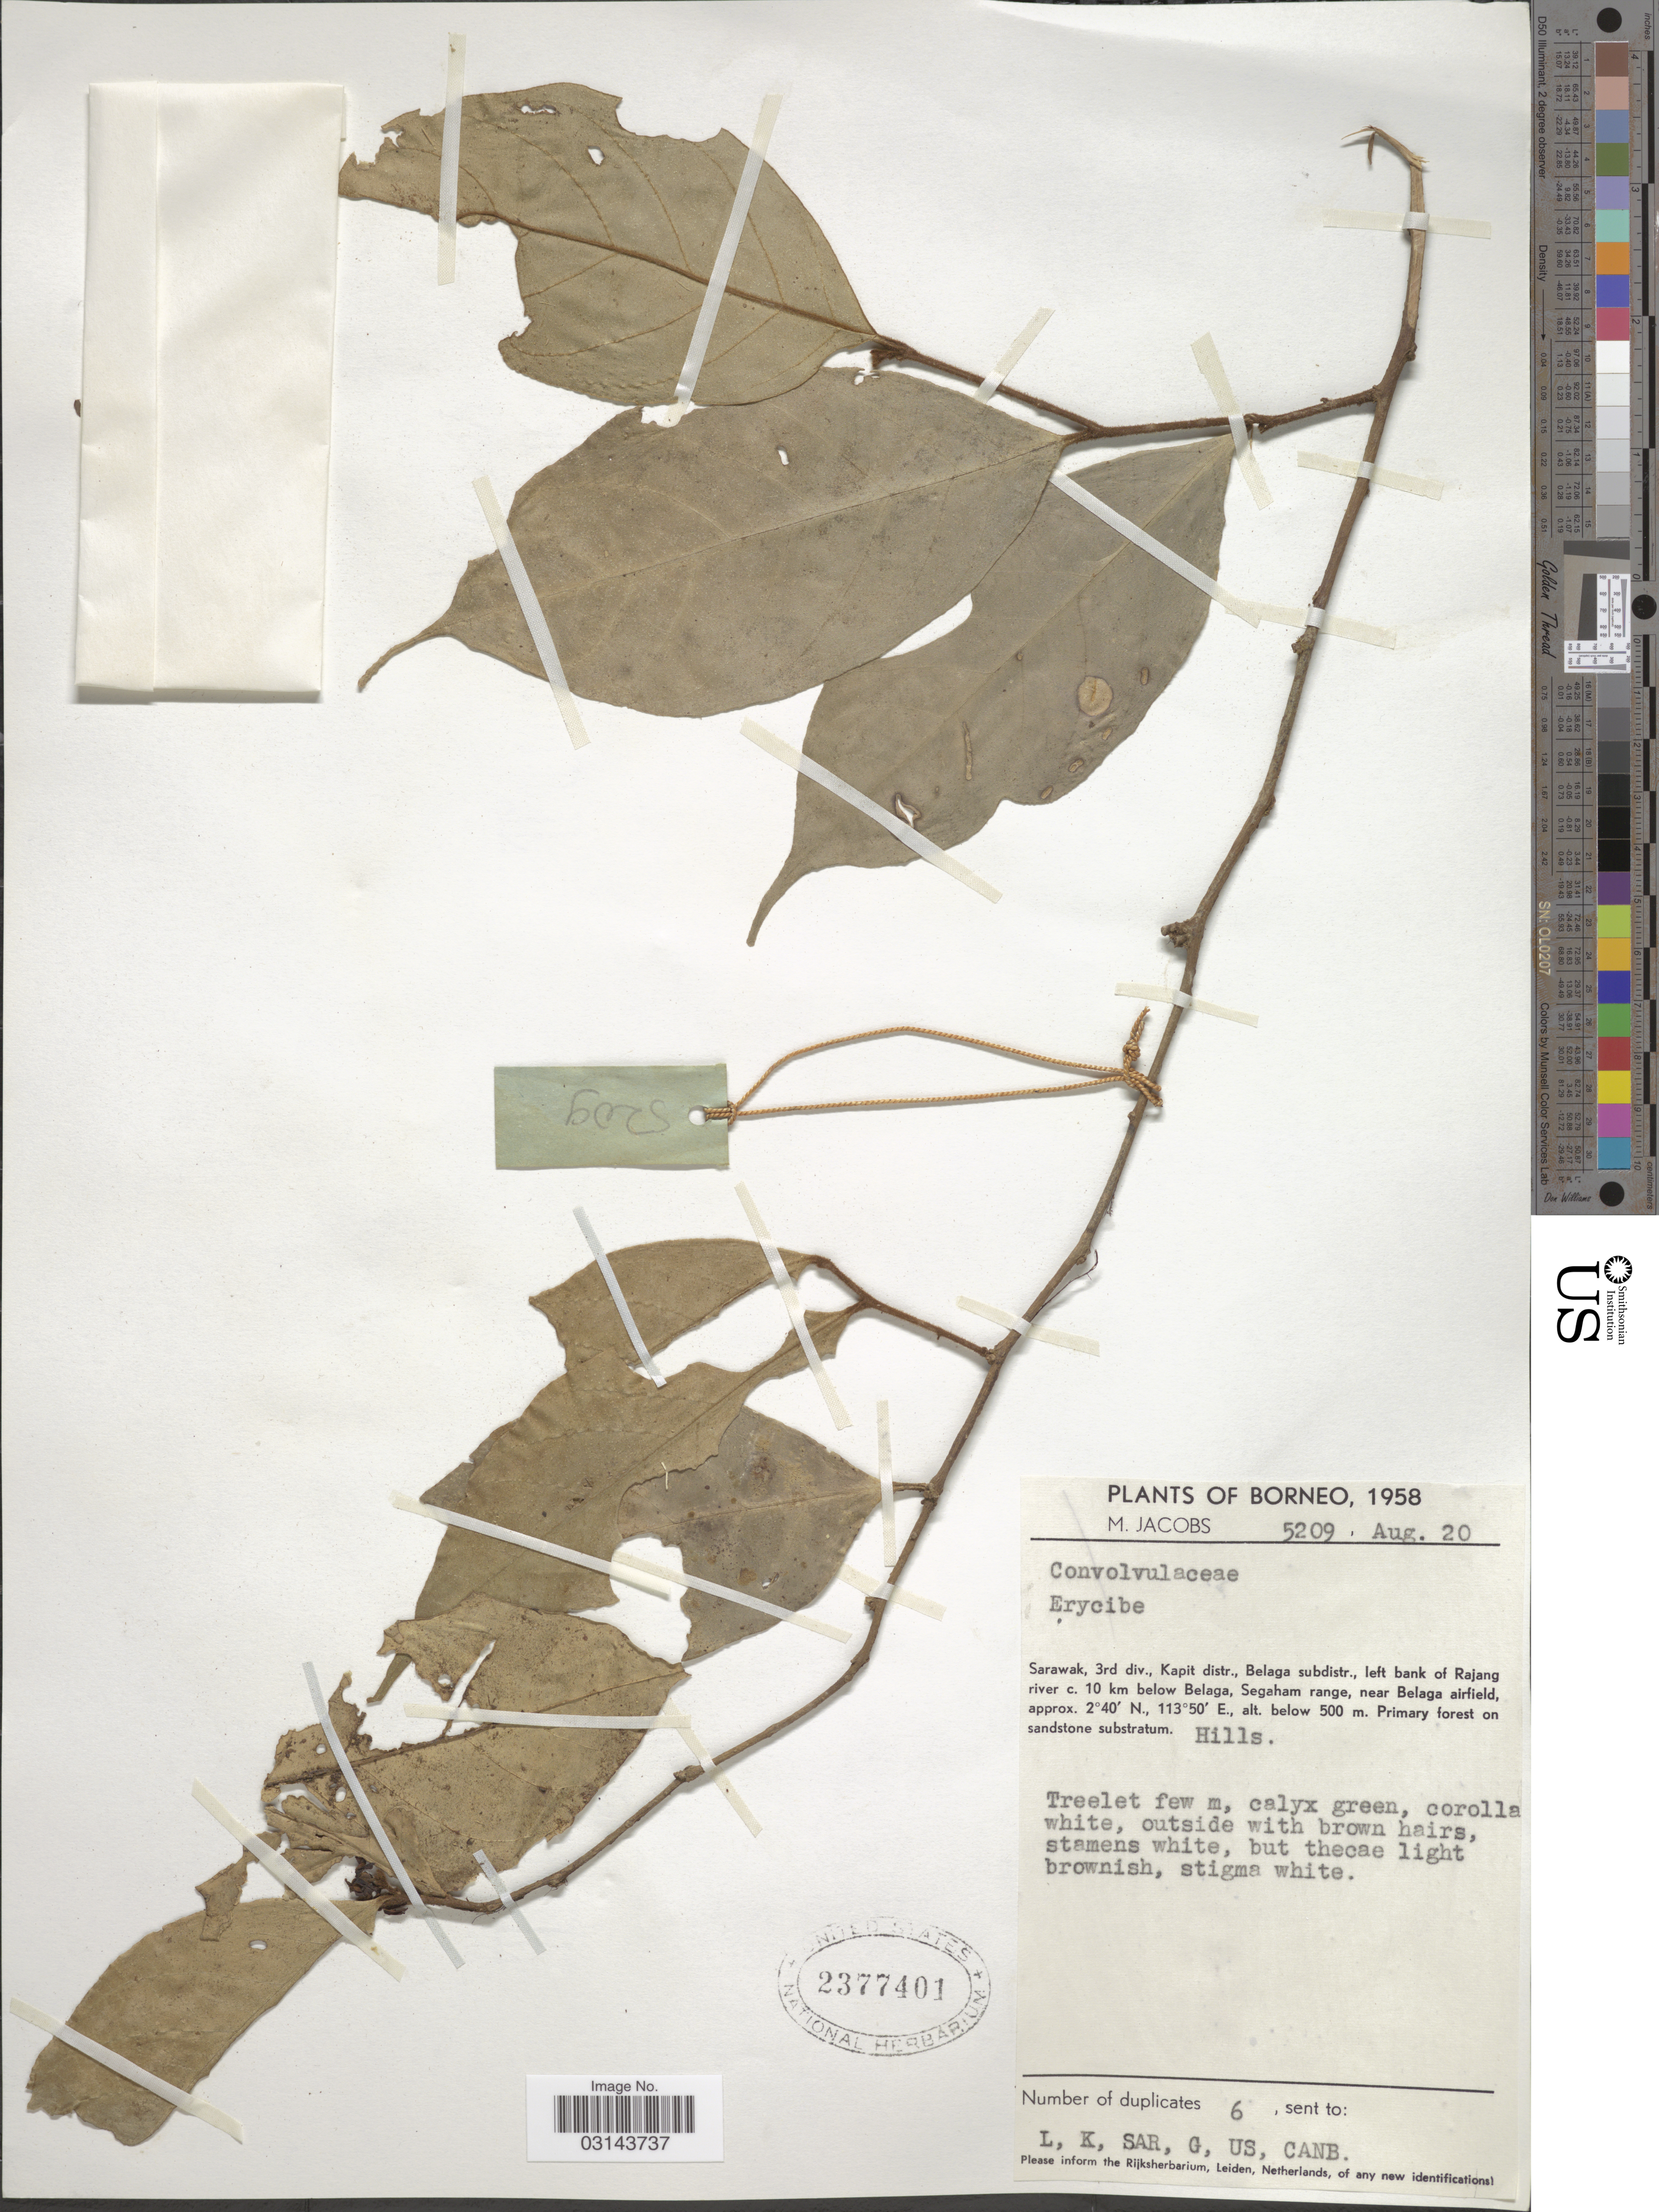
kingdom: Plantae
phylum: Tracheophyta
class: Magnoliopsida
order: Solanales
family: Convolvulaceae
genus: Erycibe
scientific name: Erycibe sp.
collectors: M. Jacobs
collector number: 5209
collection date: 1958-08-20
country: Malaysia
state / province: Sarawak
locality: Borneo. Sarawak, 3rd div., Kapit distr., Belaga subdistr., left bank of Rajang river c. 10 km below Belaga, Segaham range, near Belaga airfield.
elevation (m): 500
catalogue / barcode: US 2377401